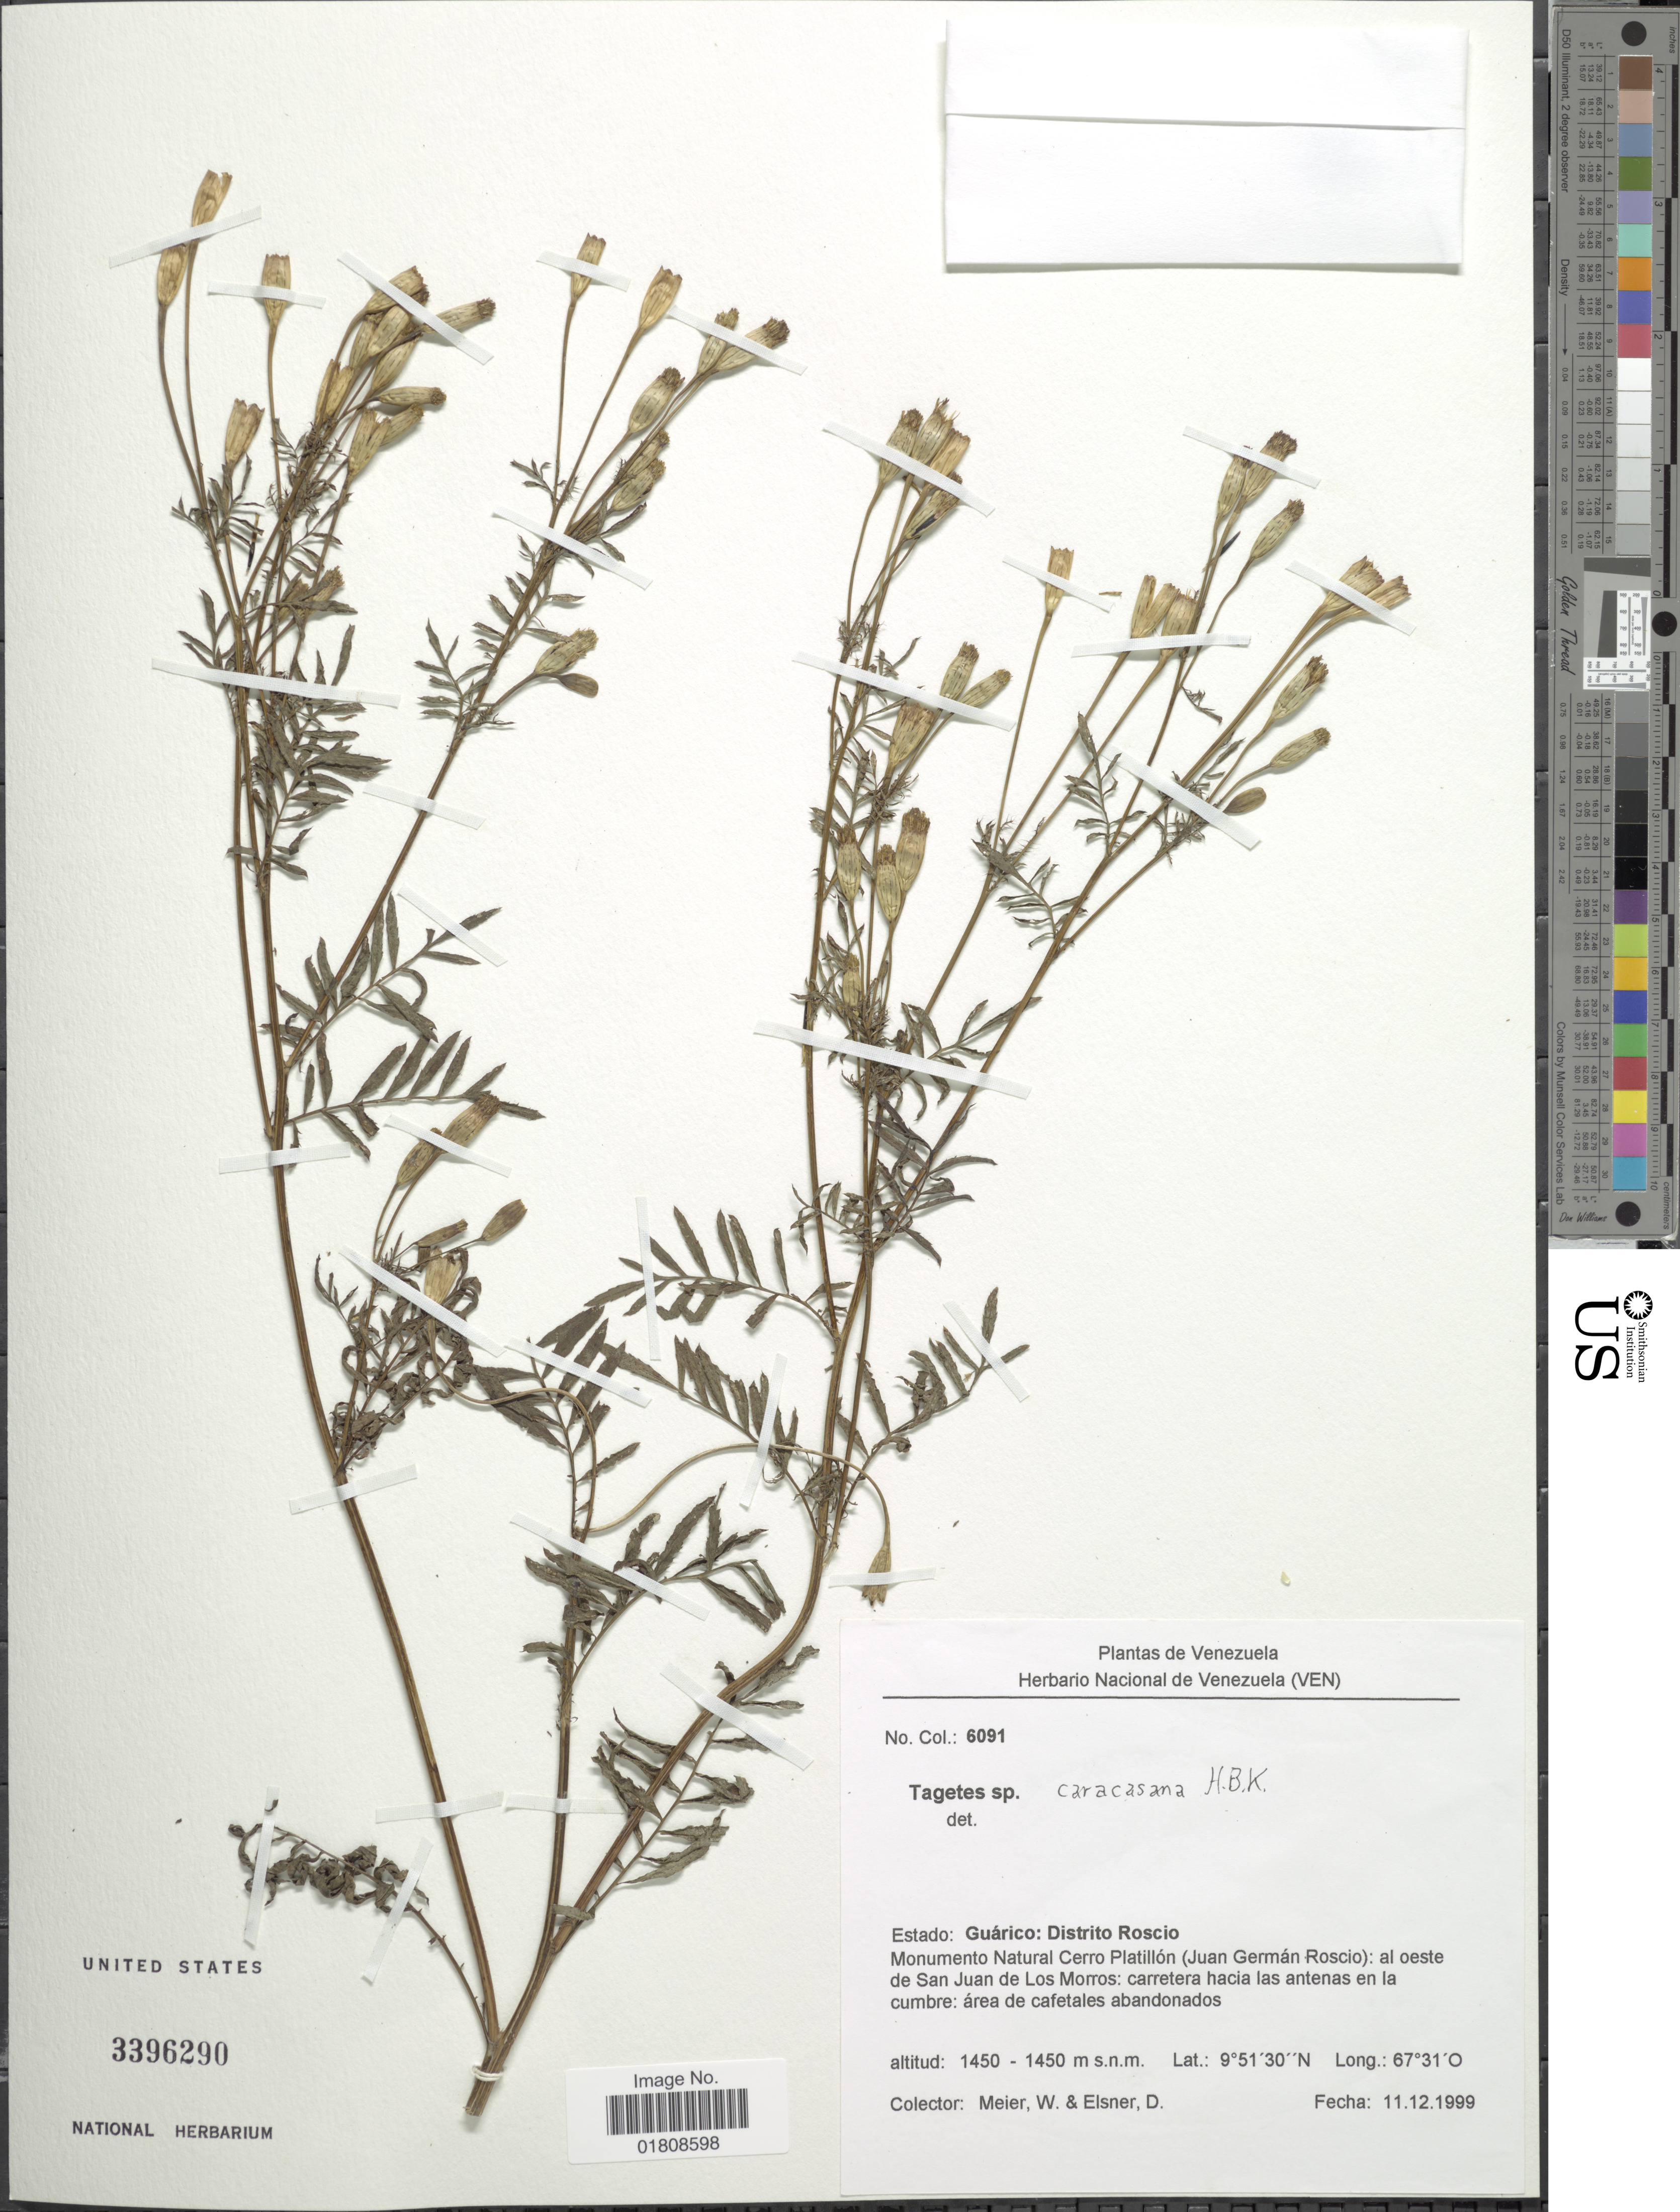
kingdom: Plantae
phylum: Tracheophyta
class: Magnoliopsida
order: Asterales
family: Asteraceae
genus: Tagetes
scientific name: Tagetes caracasana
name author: Humb. ex Willd.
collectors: W. Meier & D. Elsner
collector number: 6091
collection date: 1999-12-11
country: Venezuela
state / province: Guárico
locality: Distrito Roscio, Monumento Natural Cerro Platillon (Juan German Roscio), al oeste de San Juan de Los Morros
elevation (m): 1450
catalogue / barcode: US 3396290